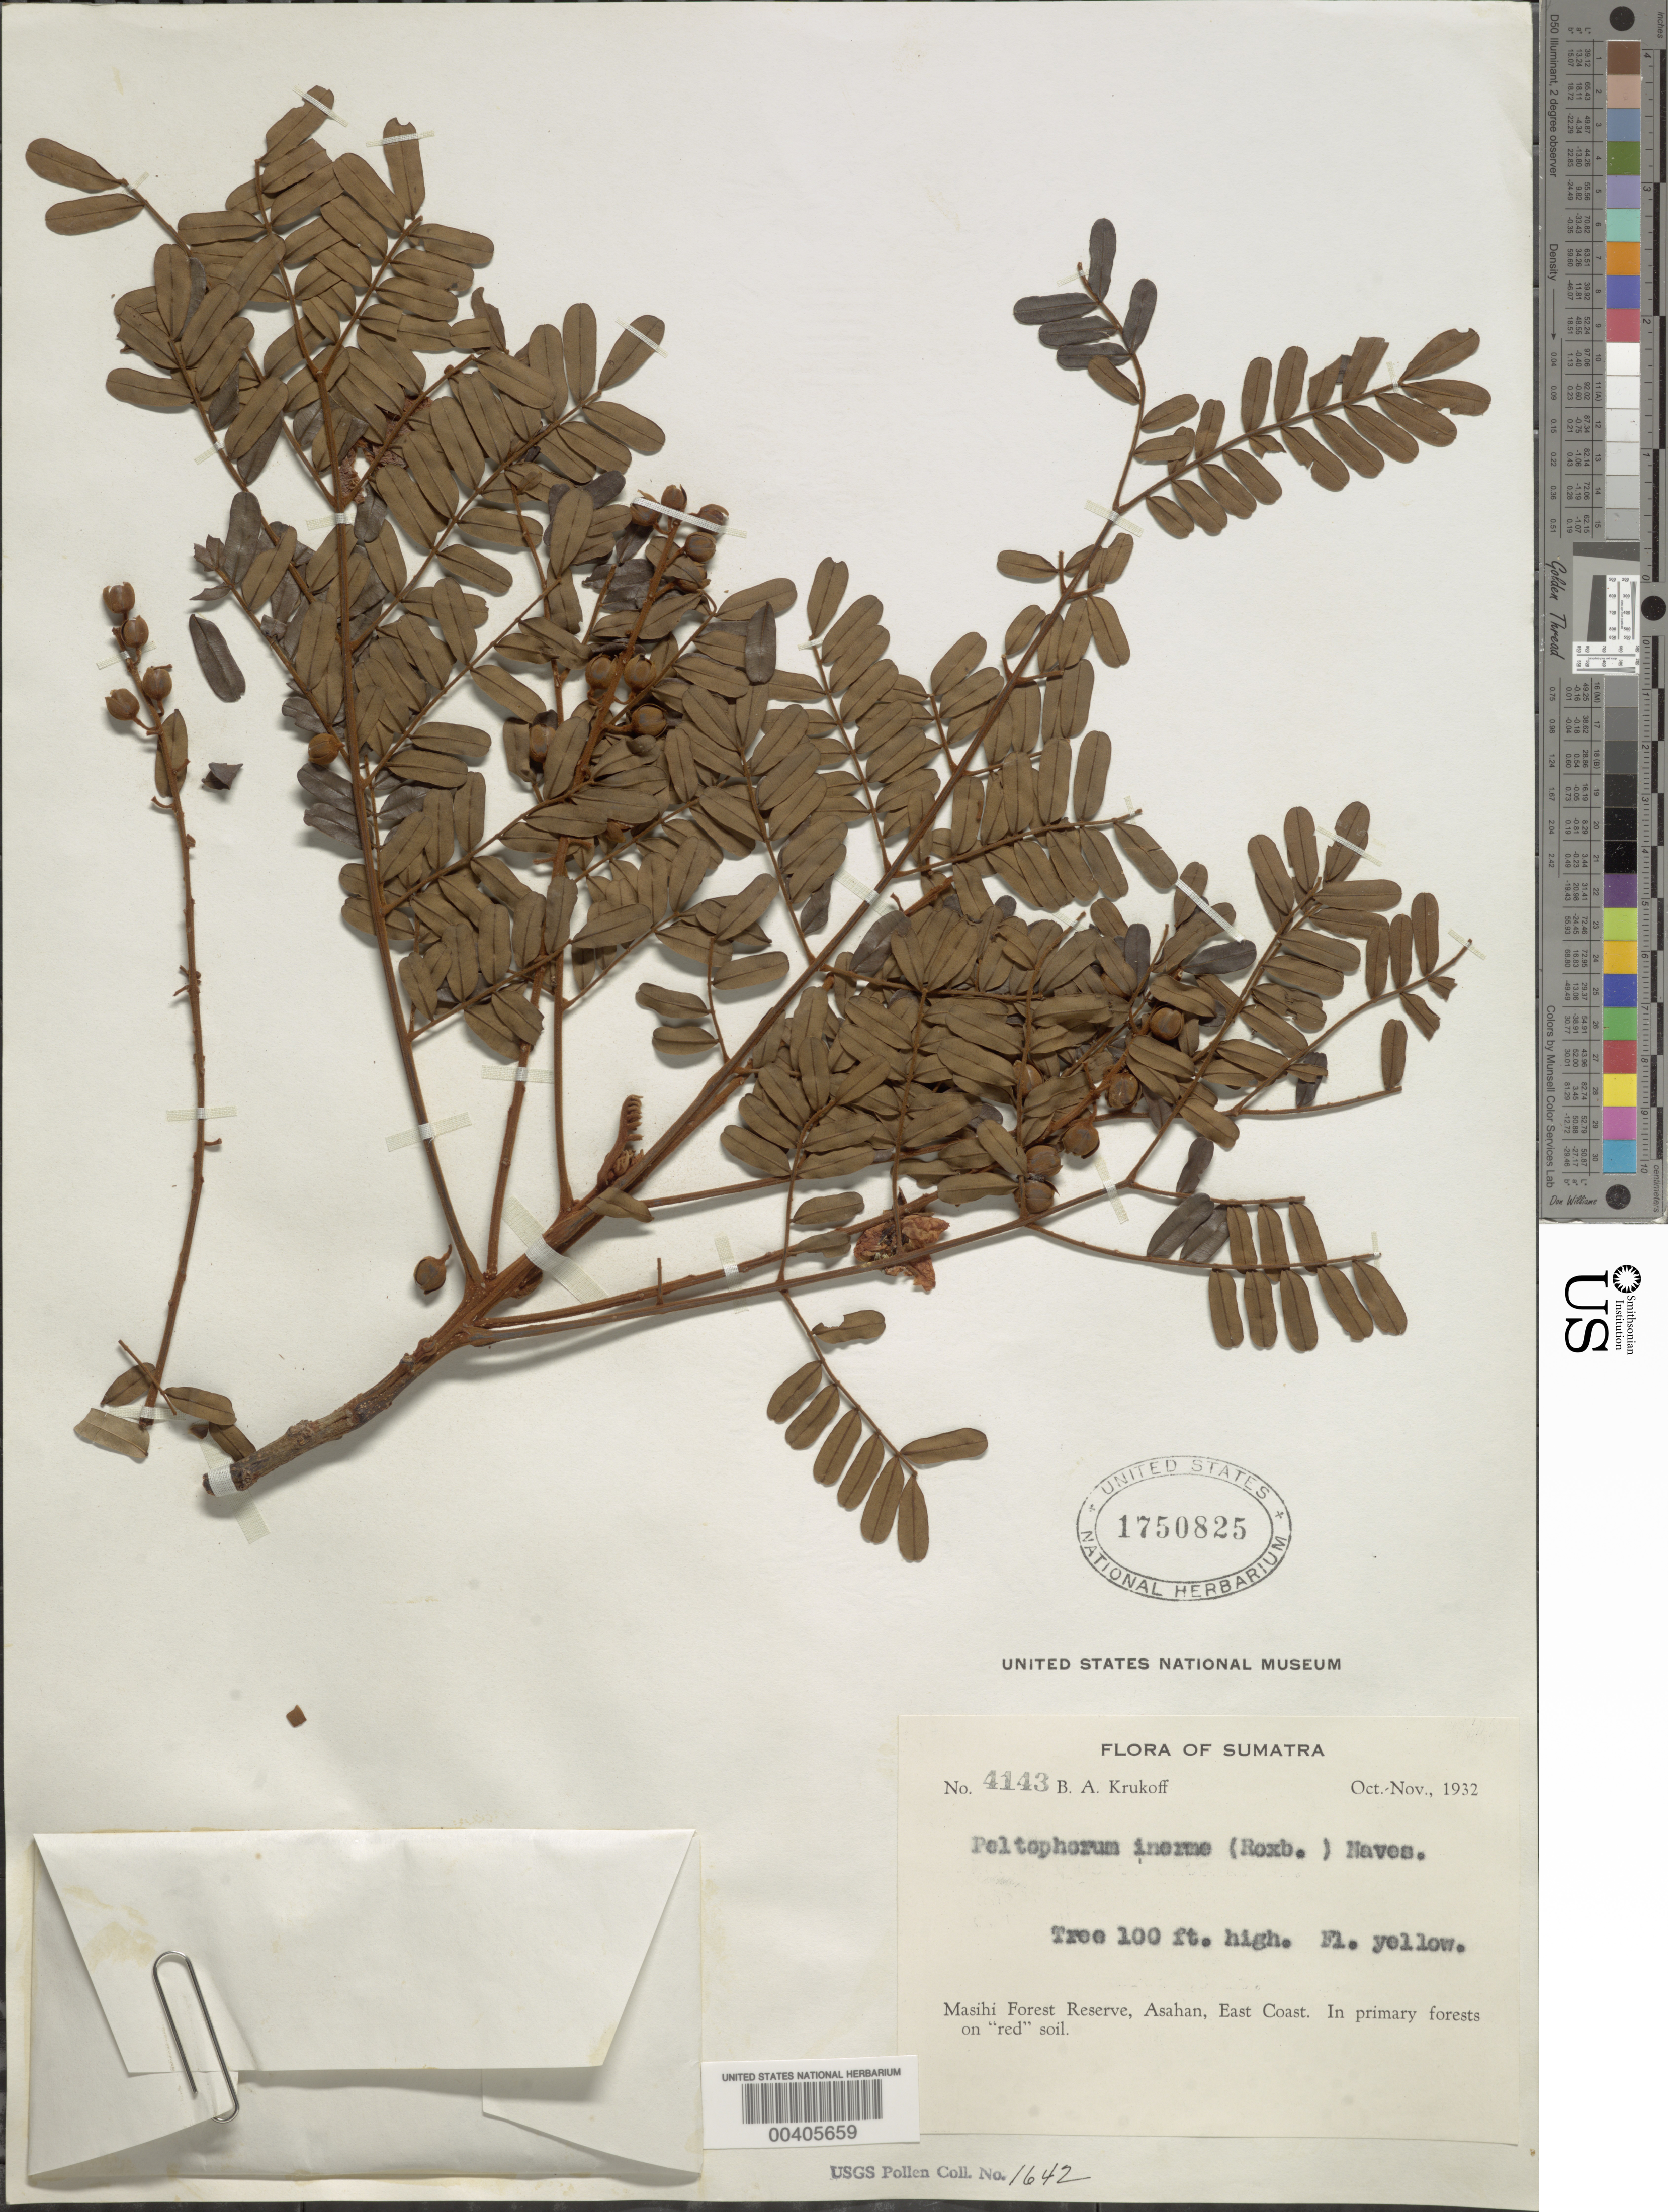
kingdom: Plantae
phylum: Tracheophyta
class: Magnoliopsida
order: Fabales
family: Fabaceae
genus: Peltophorum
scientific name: Peltophorum pterocarpum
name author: (DC.) Backer ex K. Heyne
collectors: B. A. Krukoff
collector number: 4143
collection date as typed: Oct 1932 to -- Nov 1932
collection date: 1932-10/1932-11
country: Indonesia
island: Sumatra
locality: Masihi forest reserve, asahan, east coast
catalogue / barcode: US 1750825